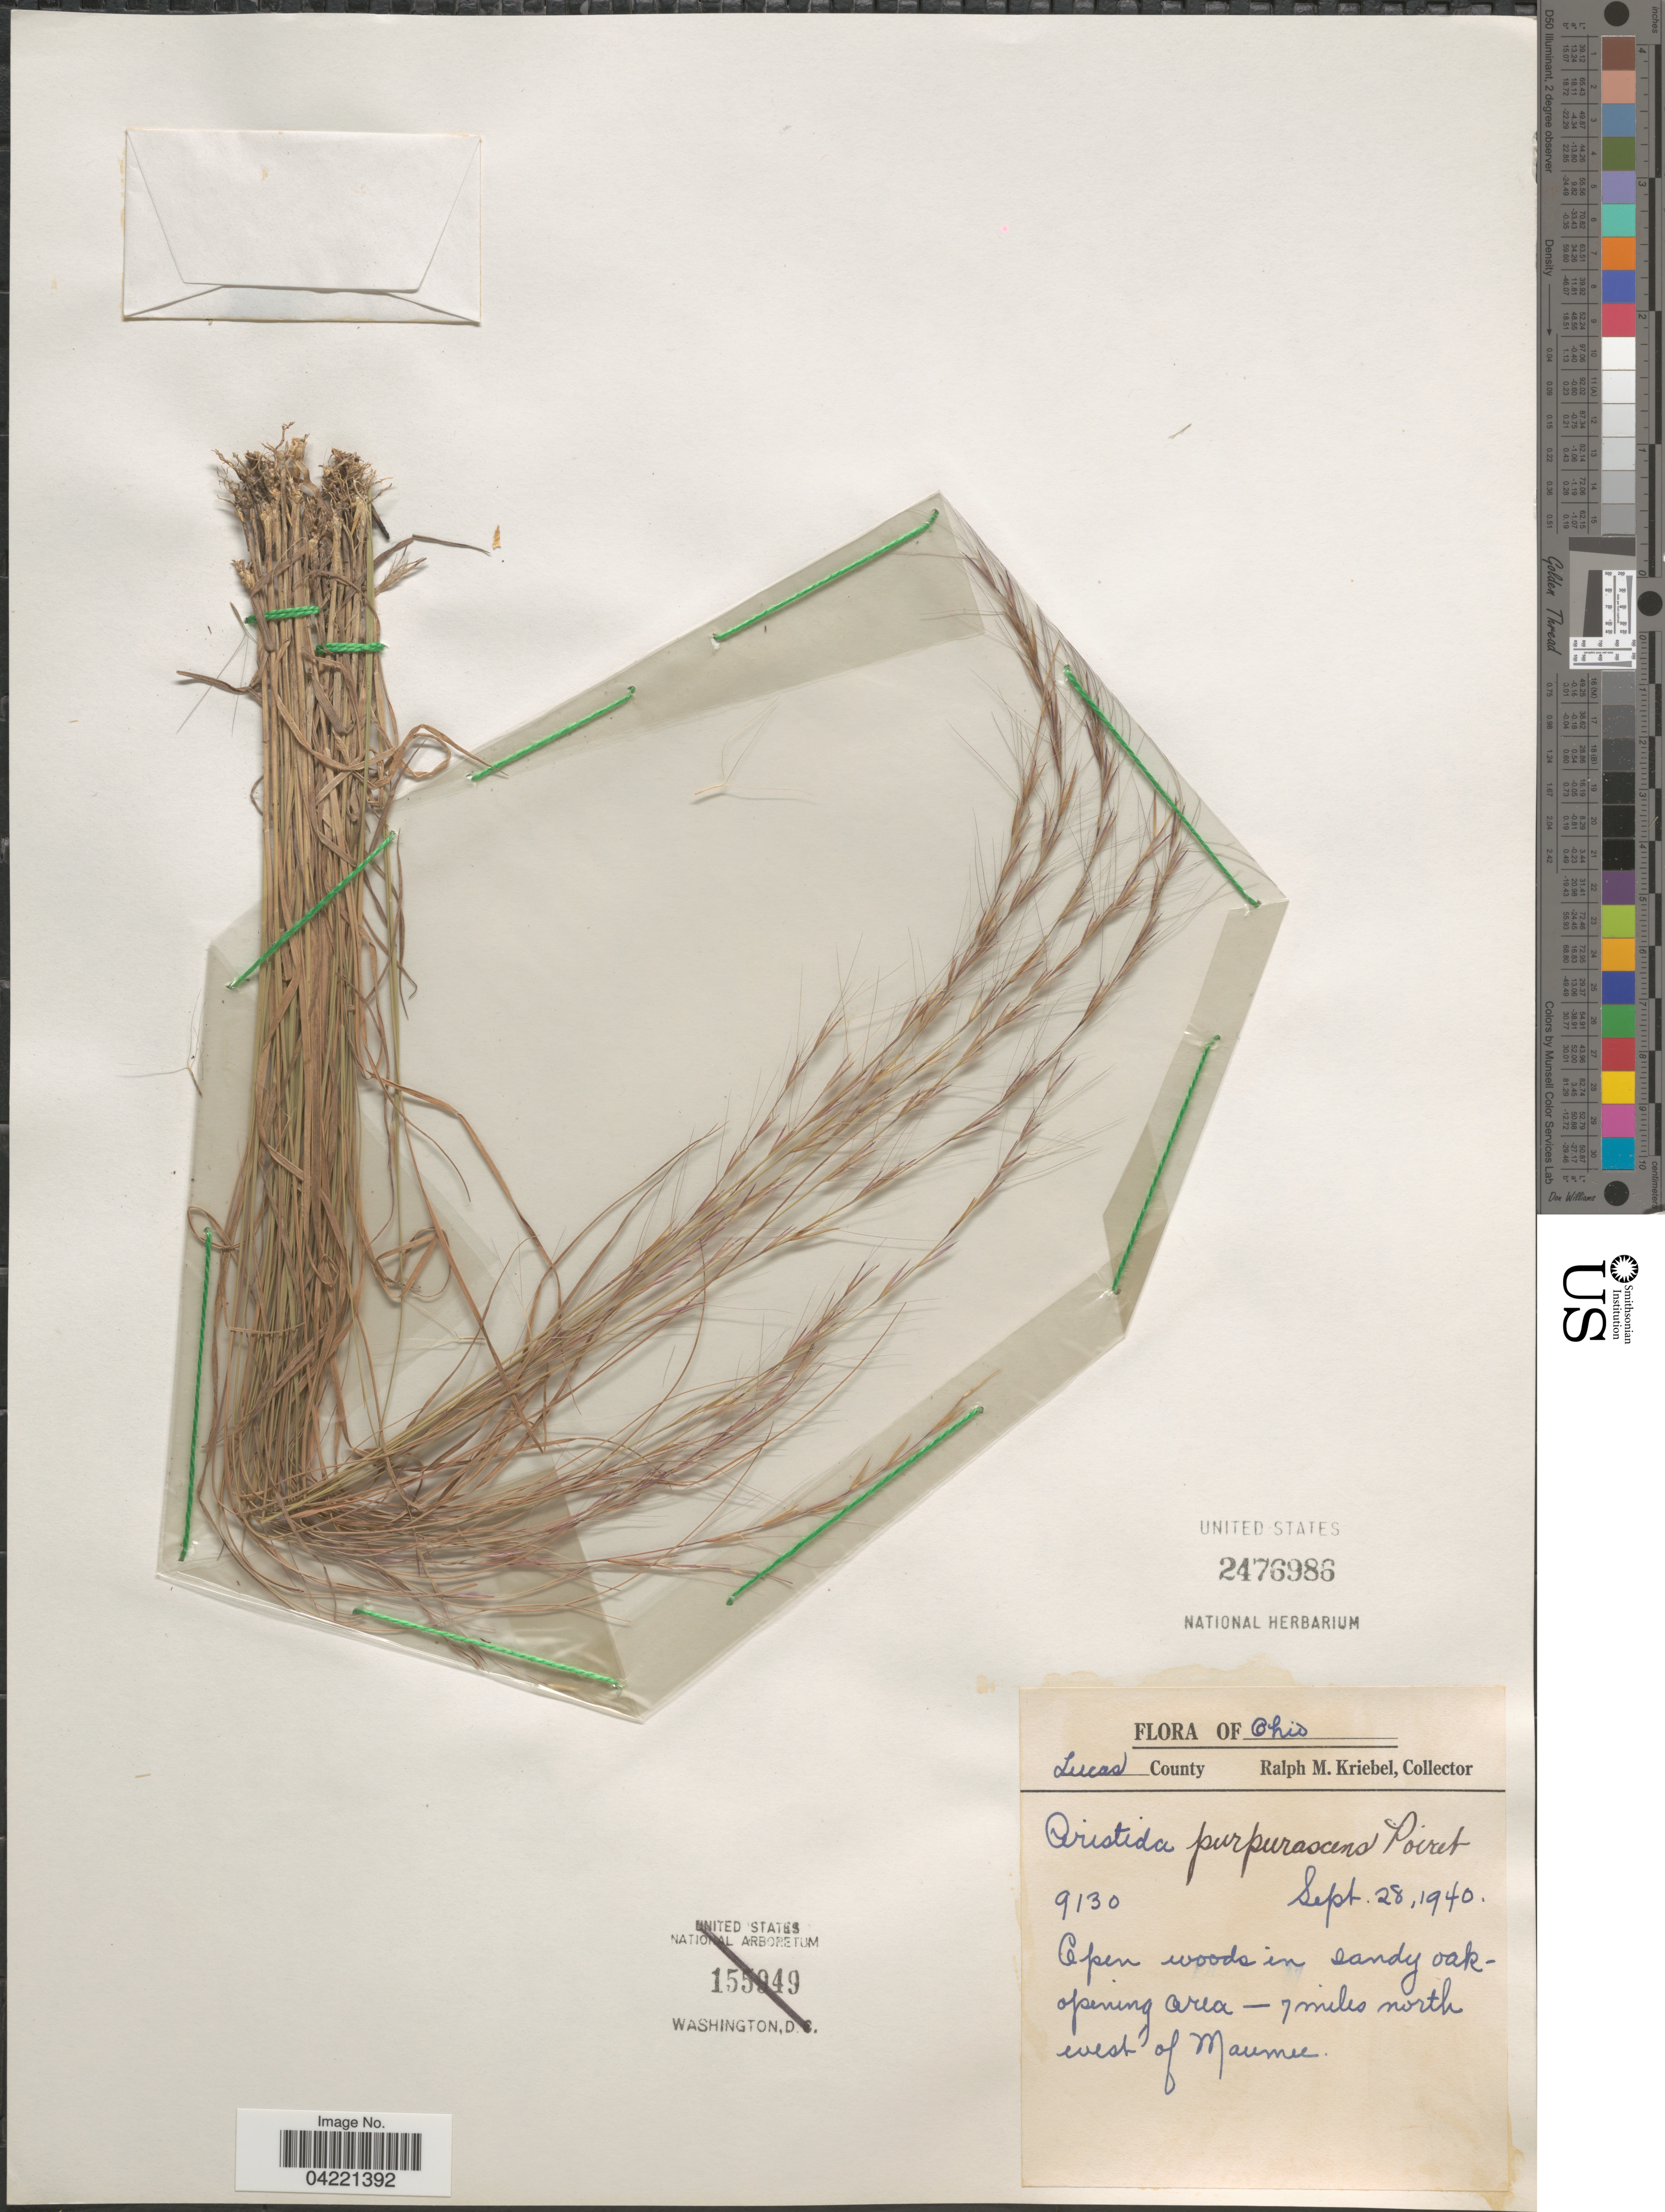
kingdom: Plantae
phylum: Tracheophyta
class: Liliopsida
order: Poales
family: Poaceae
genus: Aristida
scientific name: Aristida purpurascens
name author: Poir.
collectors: R. M. Kriebel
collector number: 9130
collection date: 1940-09-28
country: United States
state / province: Ohio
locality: Lucas County. Open woods in sandy oak-opening area - 7 miles north west of Maumee.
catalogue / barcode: US 2476986